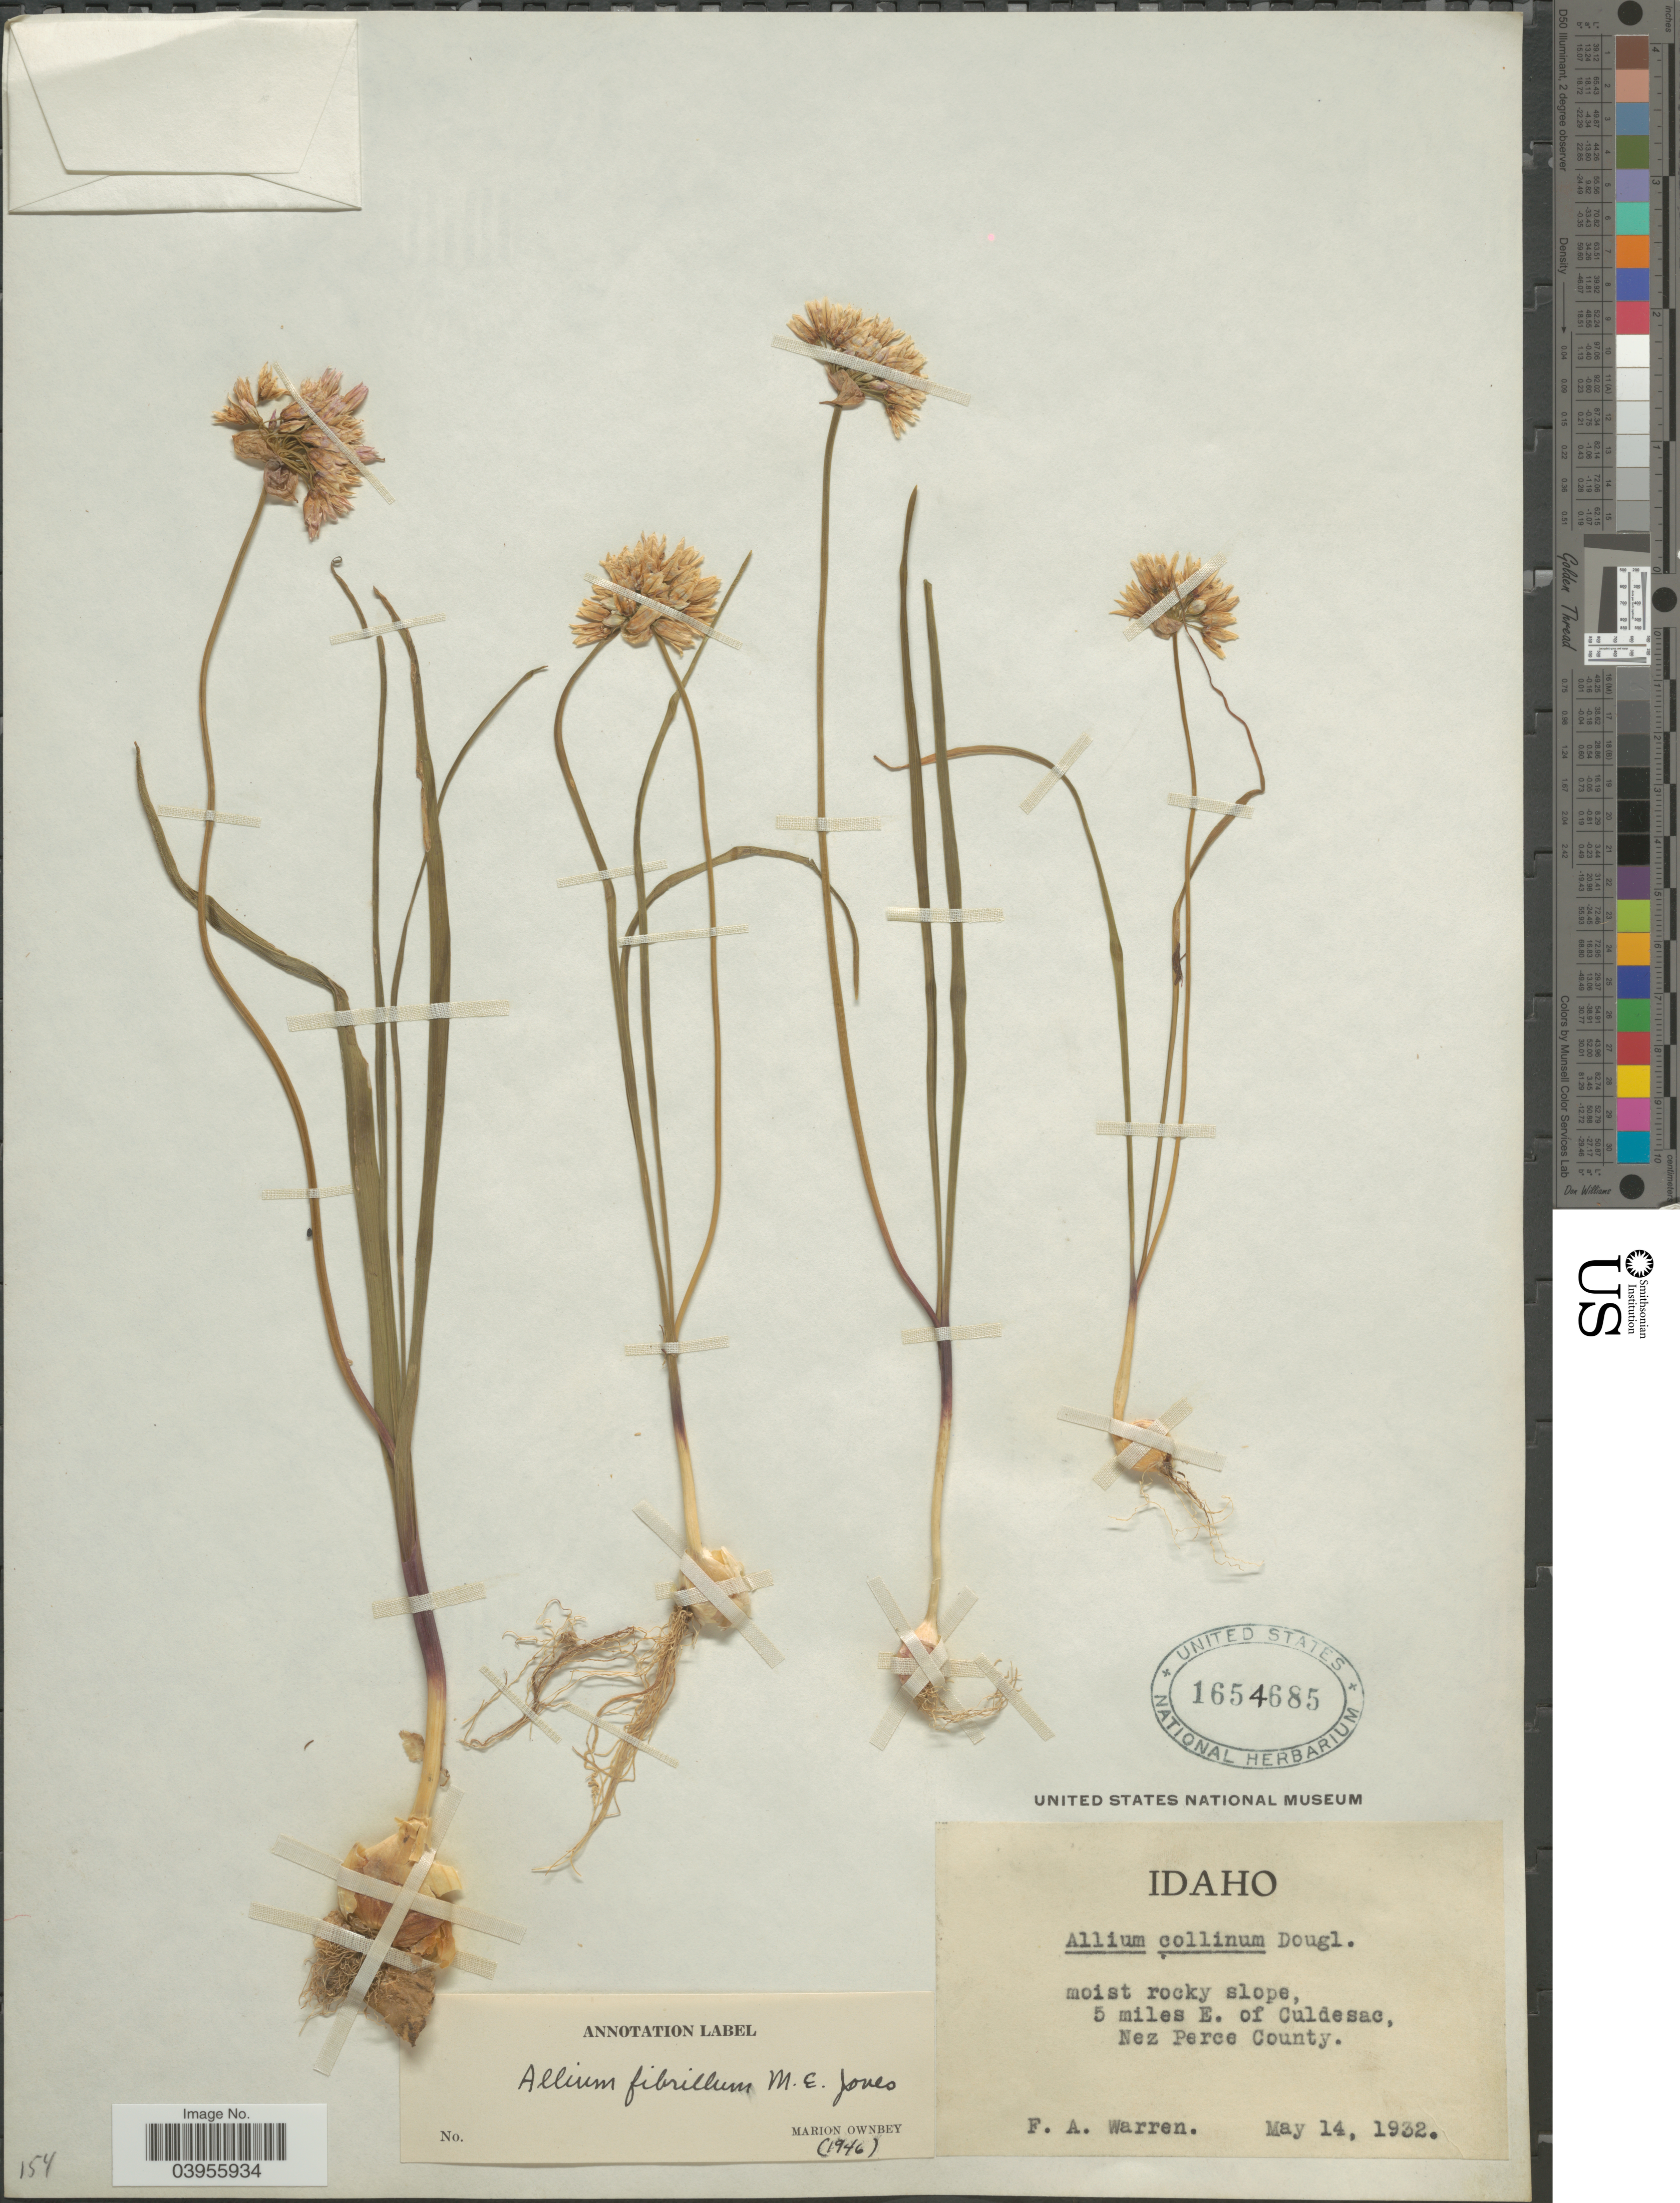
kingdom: Plantae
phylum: Tracheophyta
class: Liliopsida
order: Asparagales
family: Amaryllidaceae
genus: Allium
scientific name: Allium fibrillum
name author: M.E. Jones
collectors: F. Warren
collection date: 1932-05-14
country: United States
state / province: Idaho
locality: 5 miles E. of Culdesac, Nez Perce County.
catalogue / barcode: US 1654685